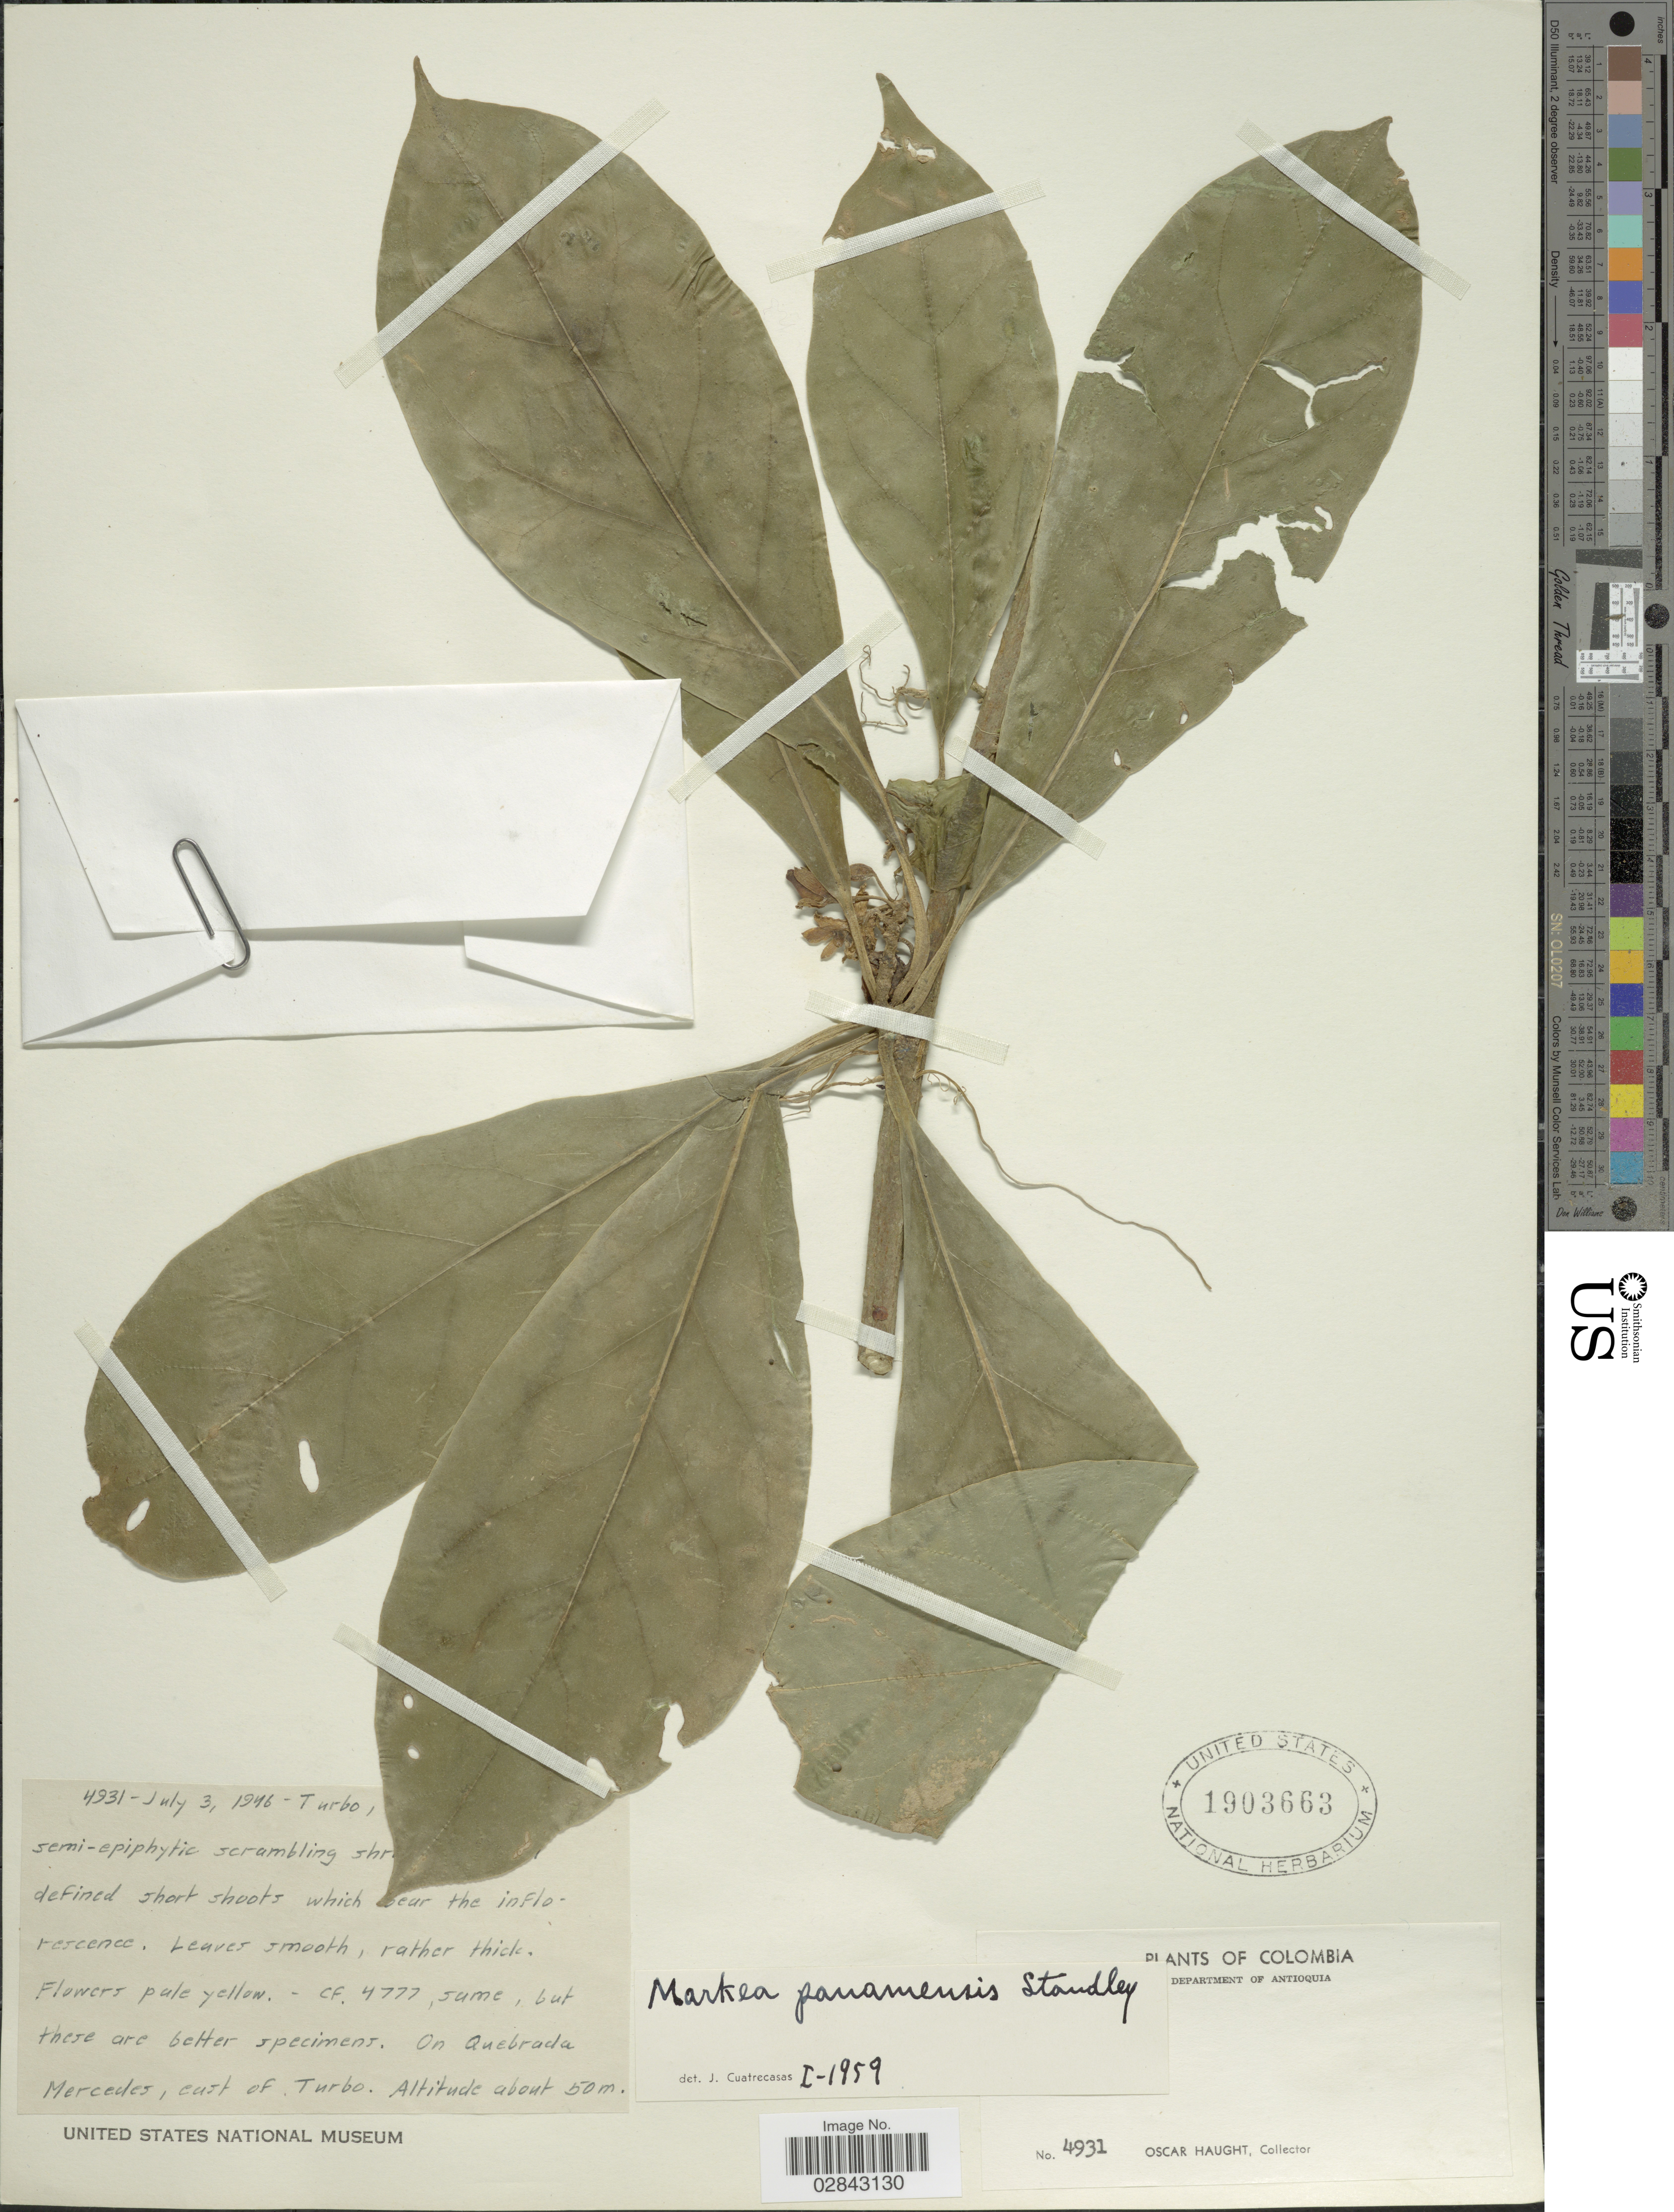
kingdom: Plantae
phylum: Tracheophyta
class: Magnoliopsida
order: Solanales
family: Solanaceae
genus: Hawkesiophyton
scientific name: Hawkesiophyton ulei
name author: (Dammer) Hunz.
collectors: O. Haught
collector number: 4931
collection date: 1946-07-03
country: Colombia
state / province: Antioquia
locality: Department of Antioquia. Turbo, [illegible text]. On Quebrada Mercedes, east of Turbo.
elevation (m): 50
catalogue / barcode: US 1903663